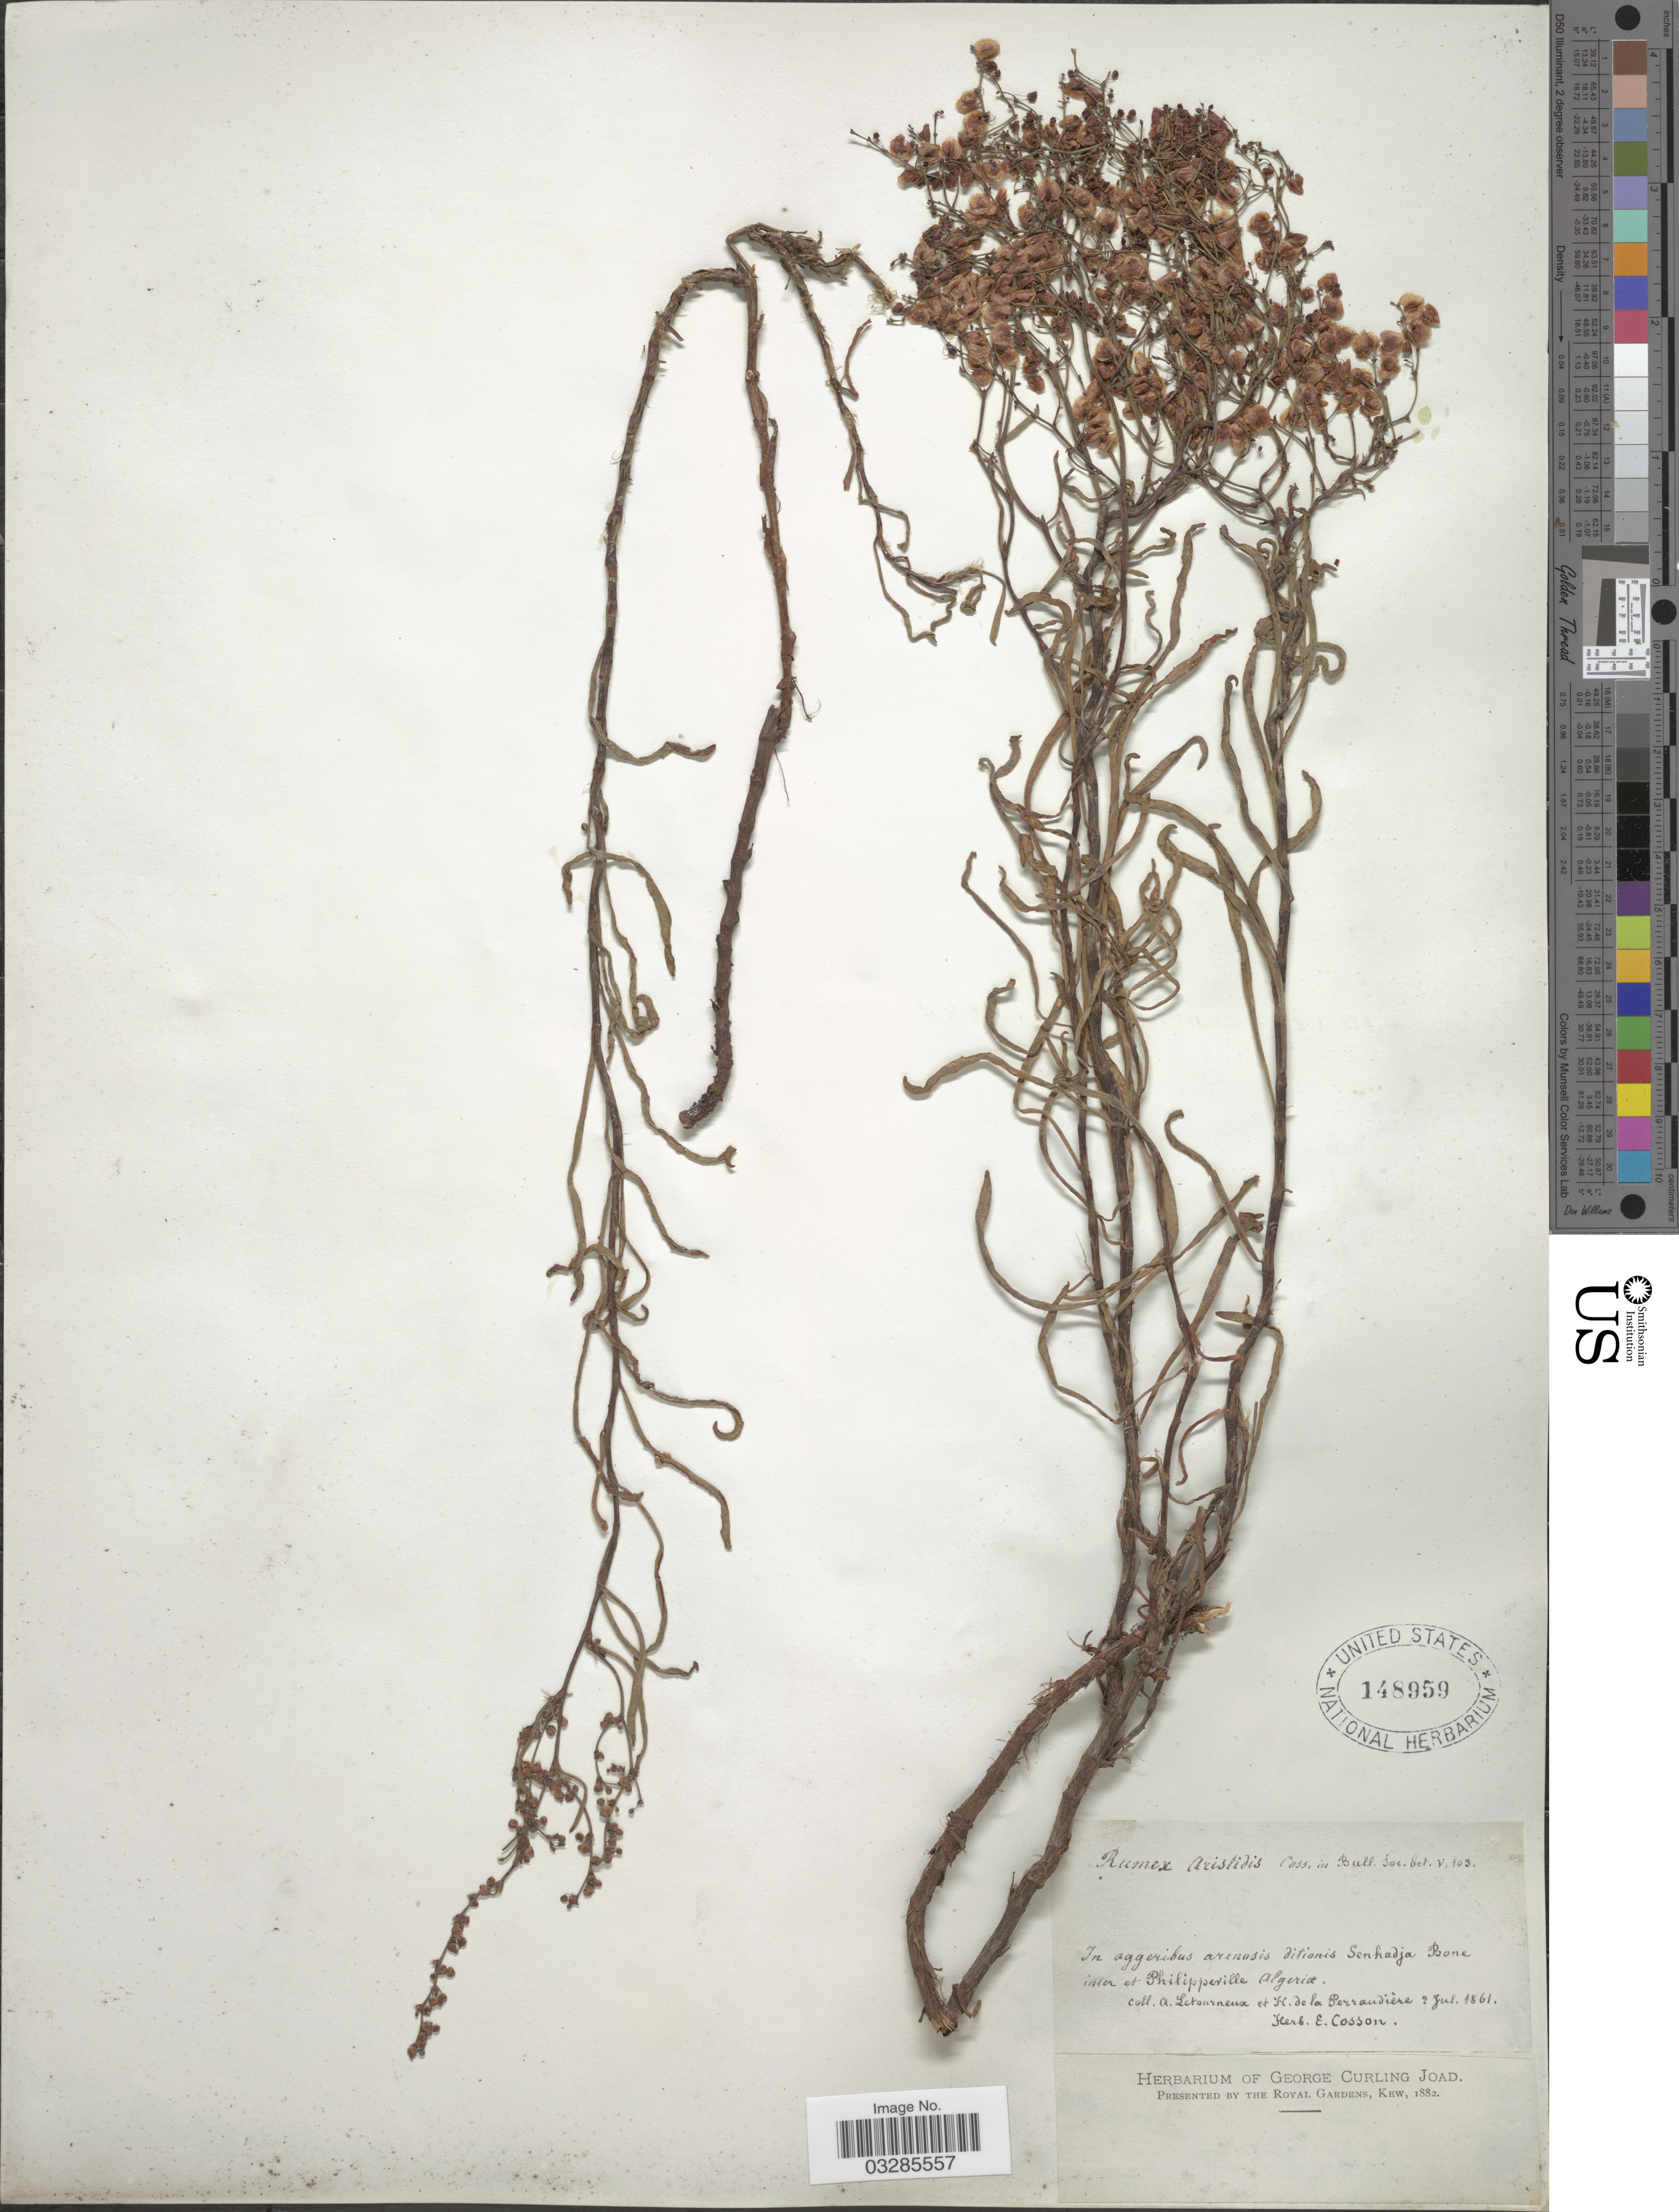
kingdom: Plantae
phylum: Tracheophyta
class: Magnoliopsida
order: Caryophyllales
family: Polygonaceae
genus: Rumex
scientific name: Rumex aristidis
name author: Coss.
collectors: A. Letourneux & H. de la Perraudière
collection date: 1861-07-02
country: Algeria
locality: In aggeribus arenosis ditionis Senhadja Bone inter et Philippeville Algeriæ.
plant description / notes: Duplicates of this collection at other herbaria are labeled as type material of Rumex aristidis Coss. but that name was published in 1858; if it is labeled correctly, this collection made in 1861 postdates the publication and therefore cannot be type material.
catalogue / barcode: US 148959